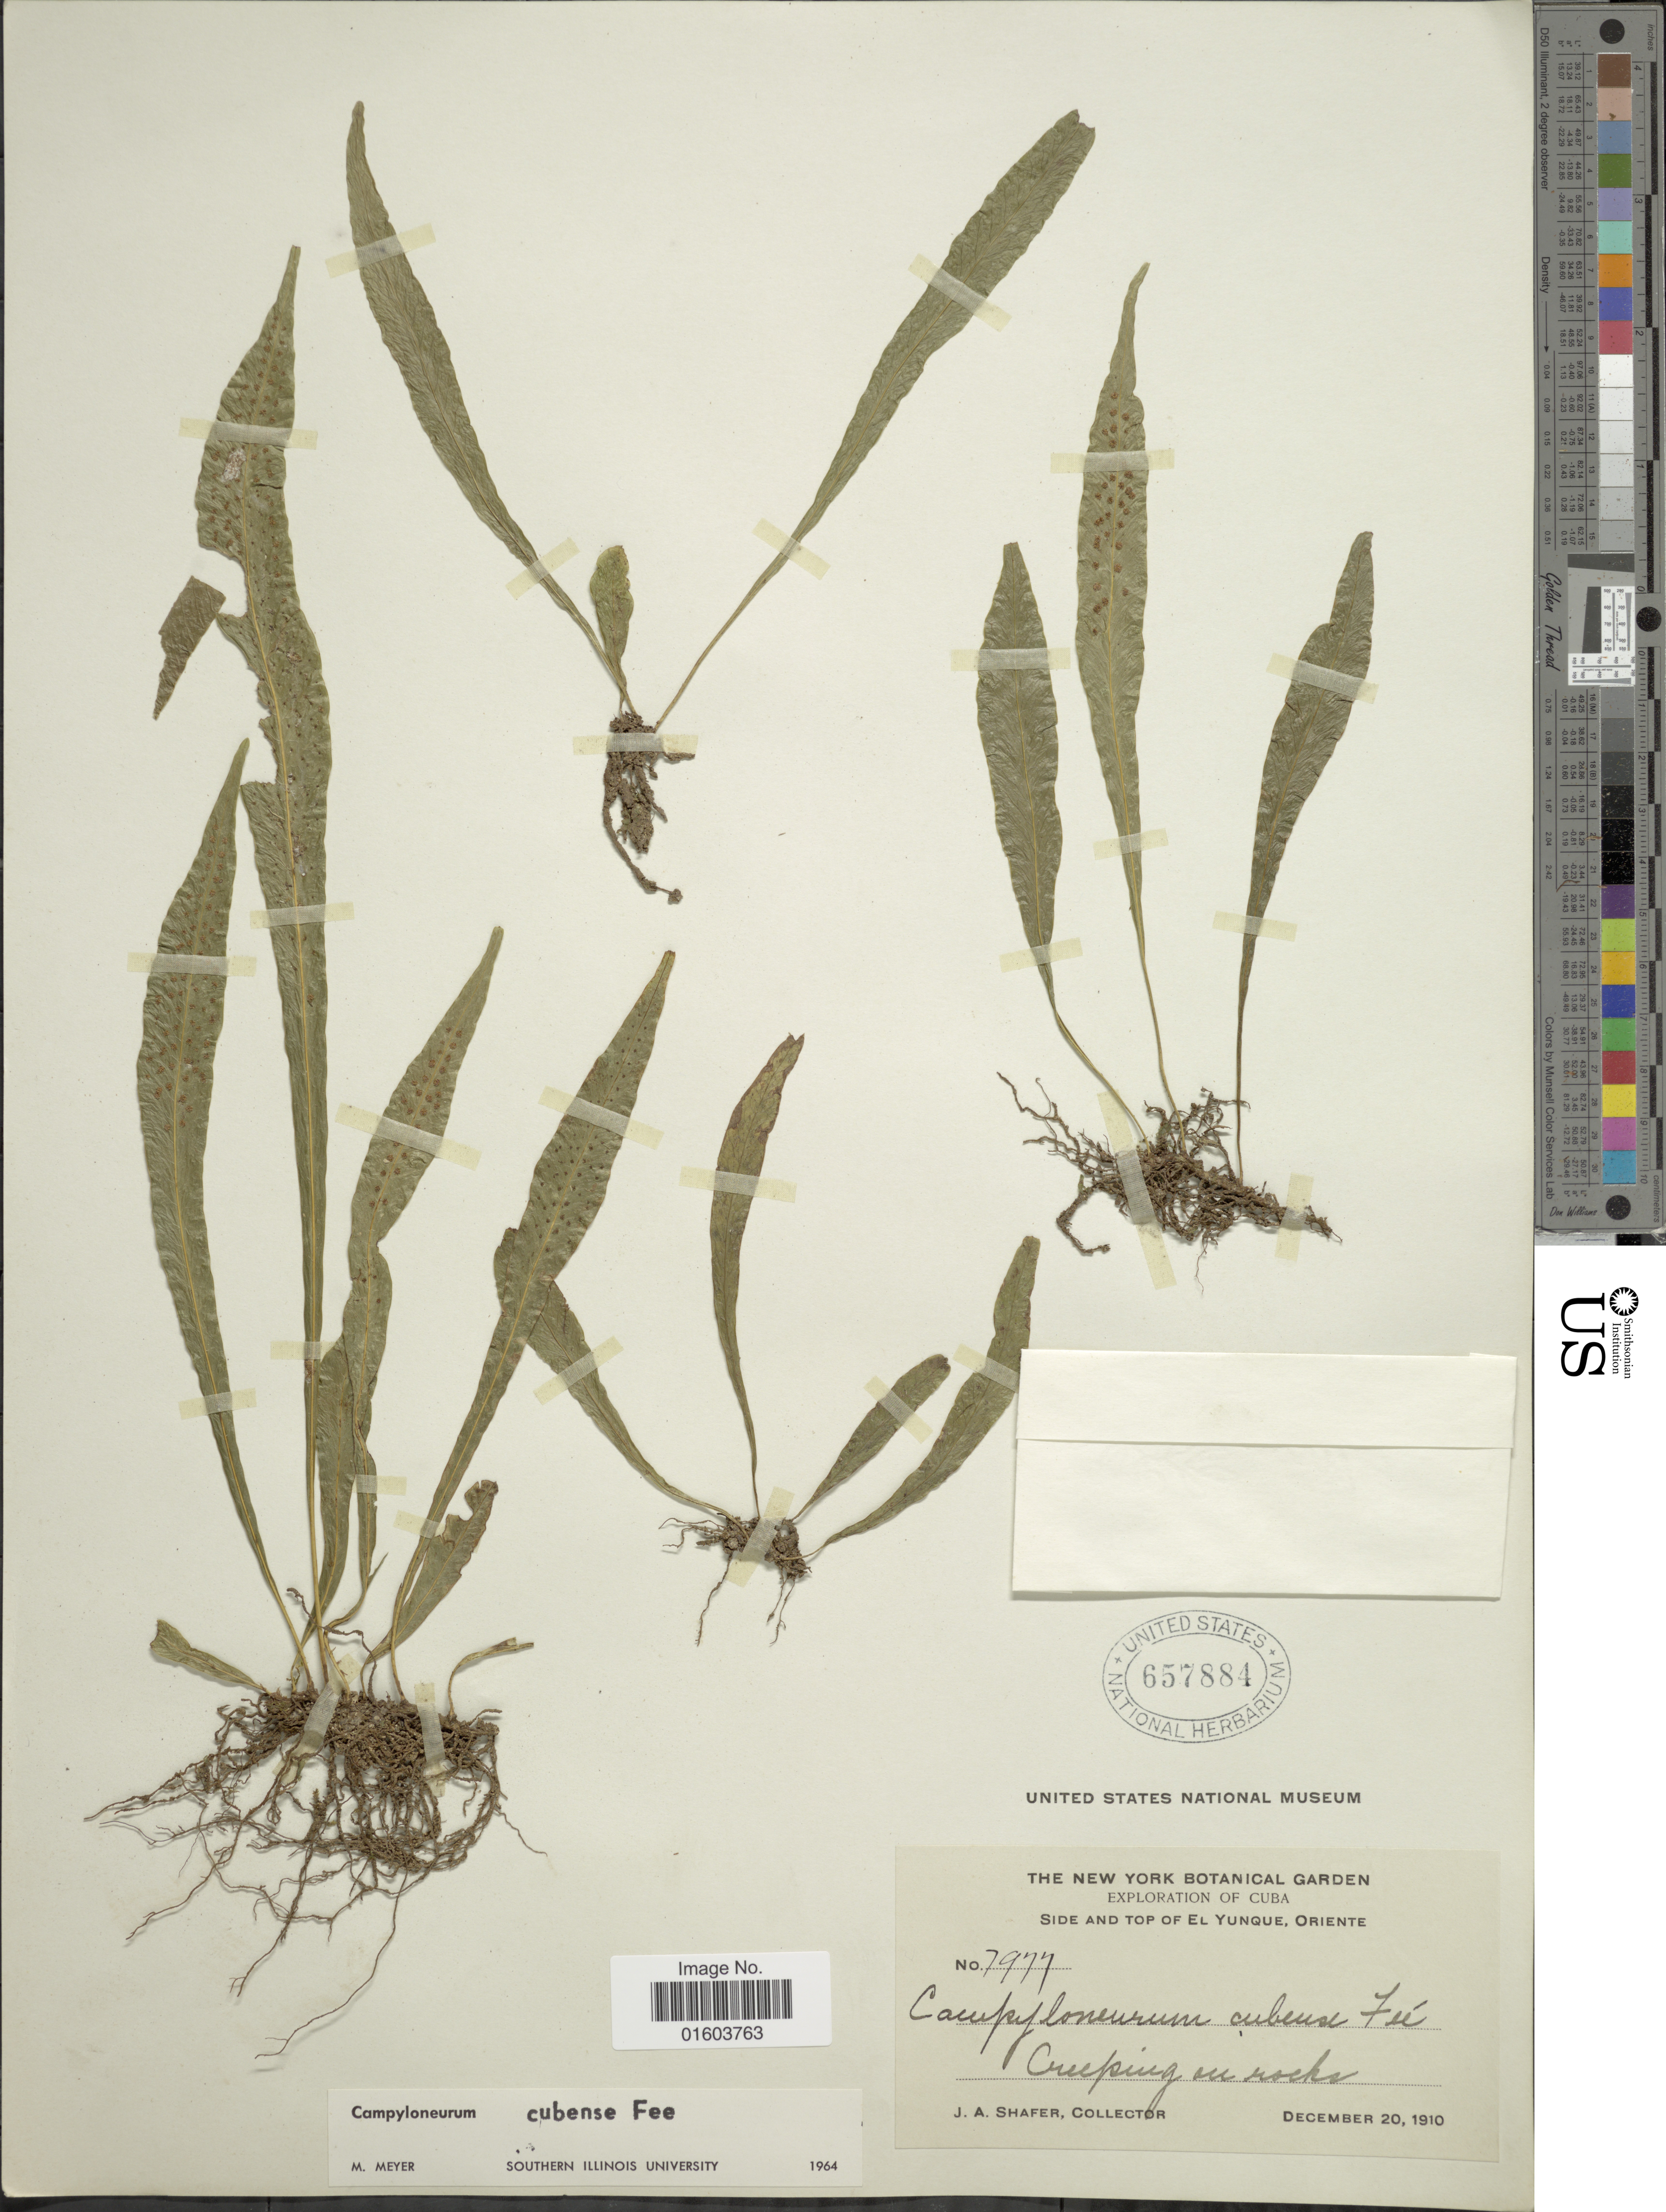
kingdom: Plantae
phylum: Tracheophyta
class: Polypodiopsida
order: Polypodiales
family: Polypodiaceae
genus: Campyloneurum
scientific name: Campyloneurum vexatum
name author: Ching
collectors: J. A. Shafer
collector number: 7977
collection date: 1910-12-20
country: Cuba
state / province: Oriente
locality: Side and top el El Yunque, Oriente.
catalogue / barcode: US 657884